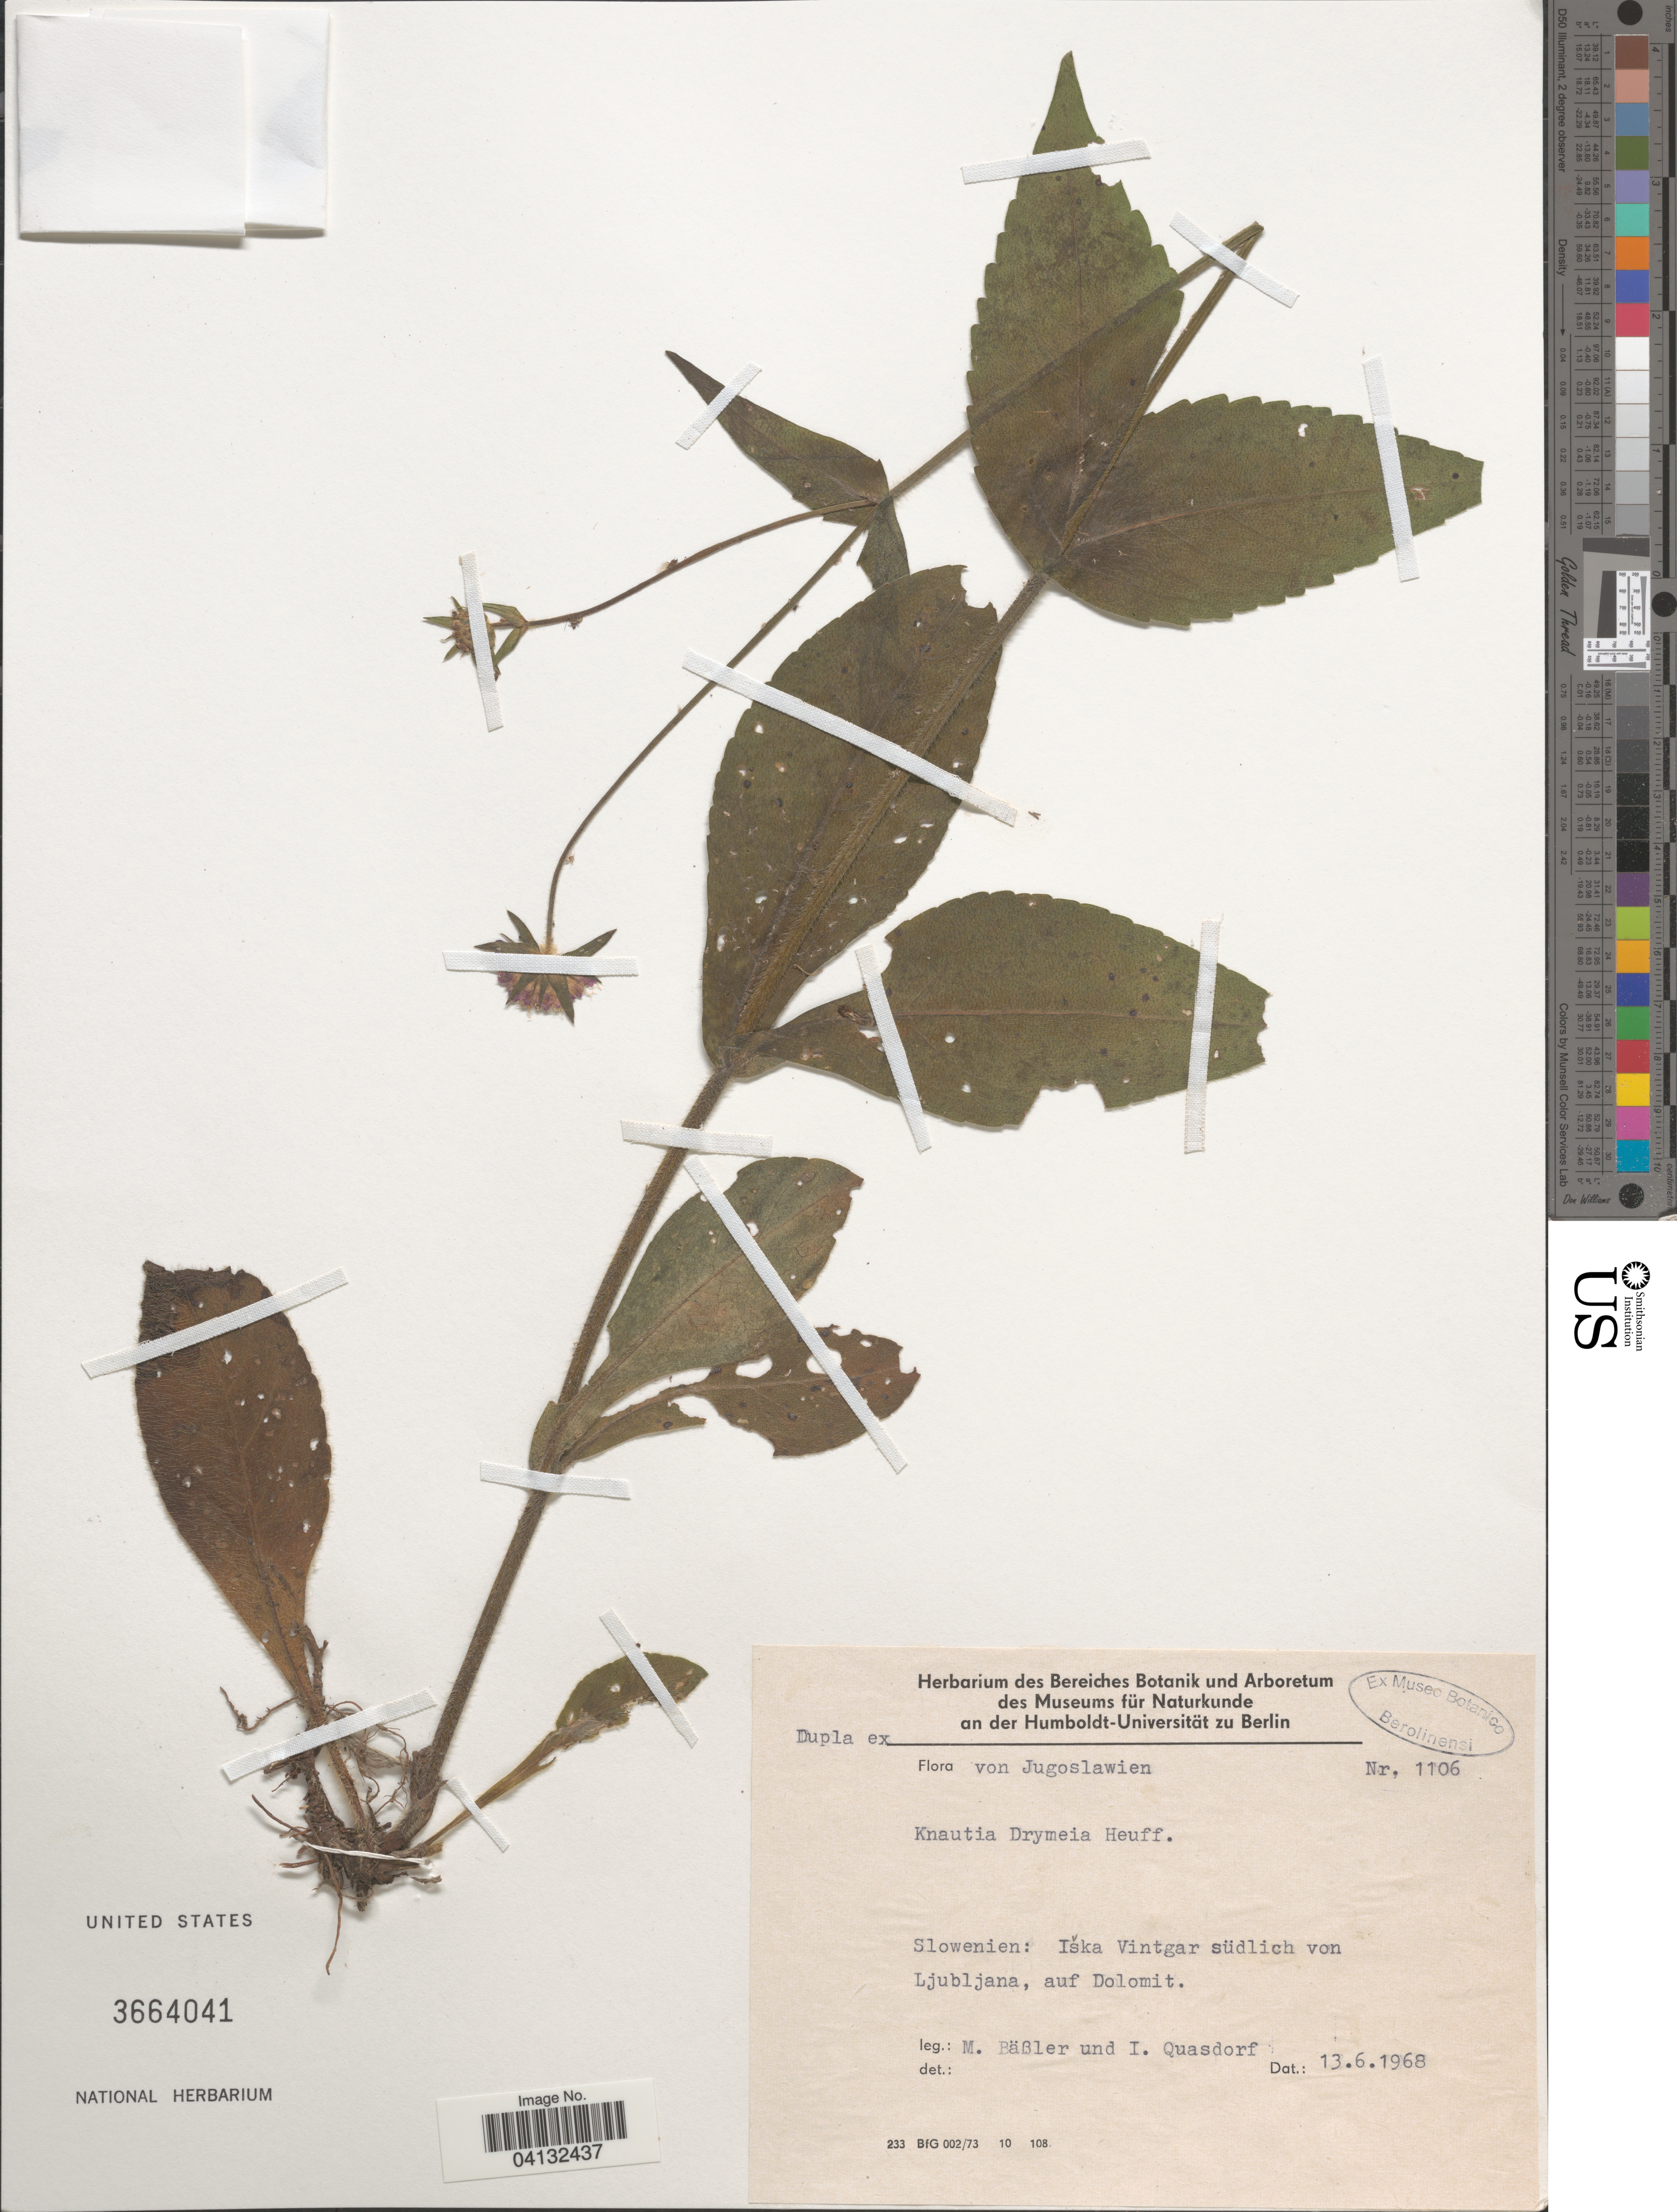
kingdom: Plantae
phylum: Tracheophyta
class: Magnoliopsida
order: Dipsacales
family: Caprifoliaceae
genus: Knautia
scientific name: Knautia drymeia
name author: Heuff.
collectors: M. Bässler & I. Quasdorf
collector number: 1106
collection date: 1968-06-13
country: Slovenia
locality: Slowenien: Iška Vintgar südlich von Ljubljana, auf Dolomit.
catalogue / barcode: US 3664041